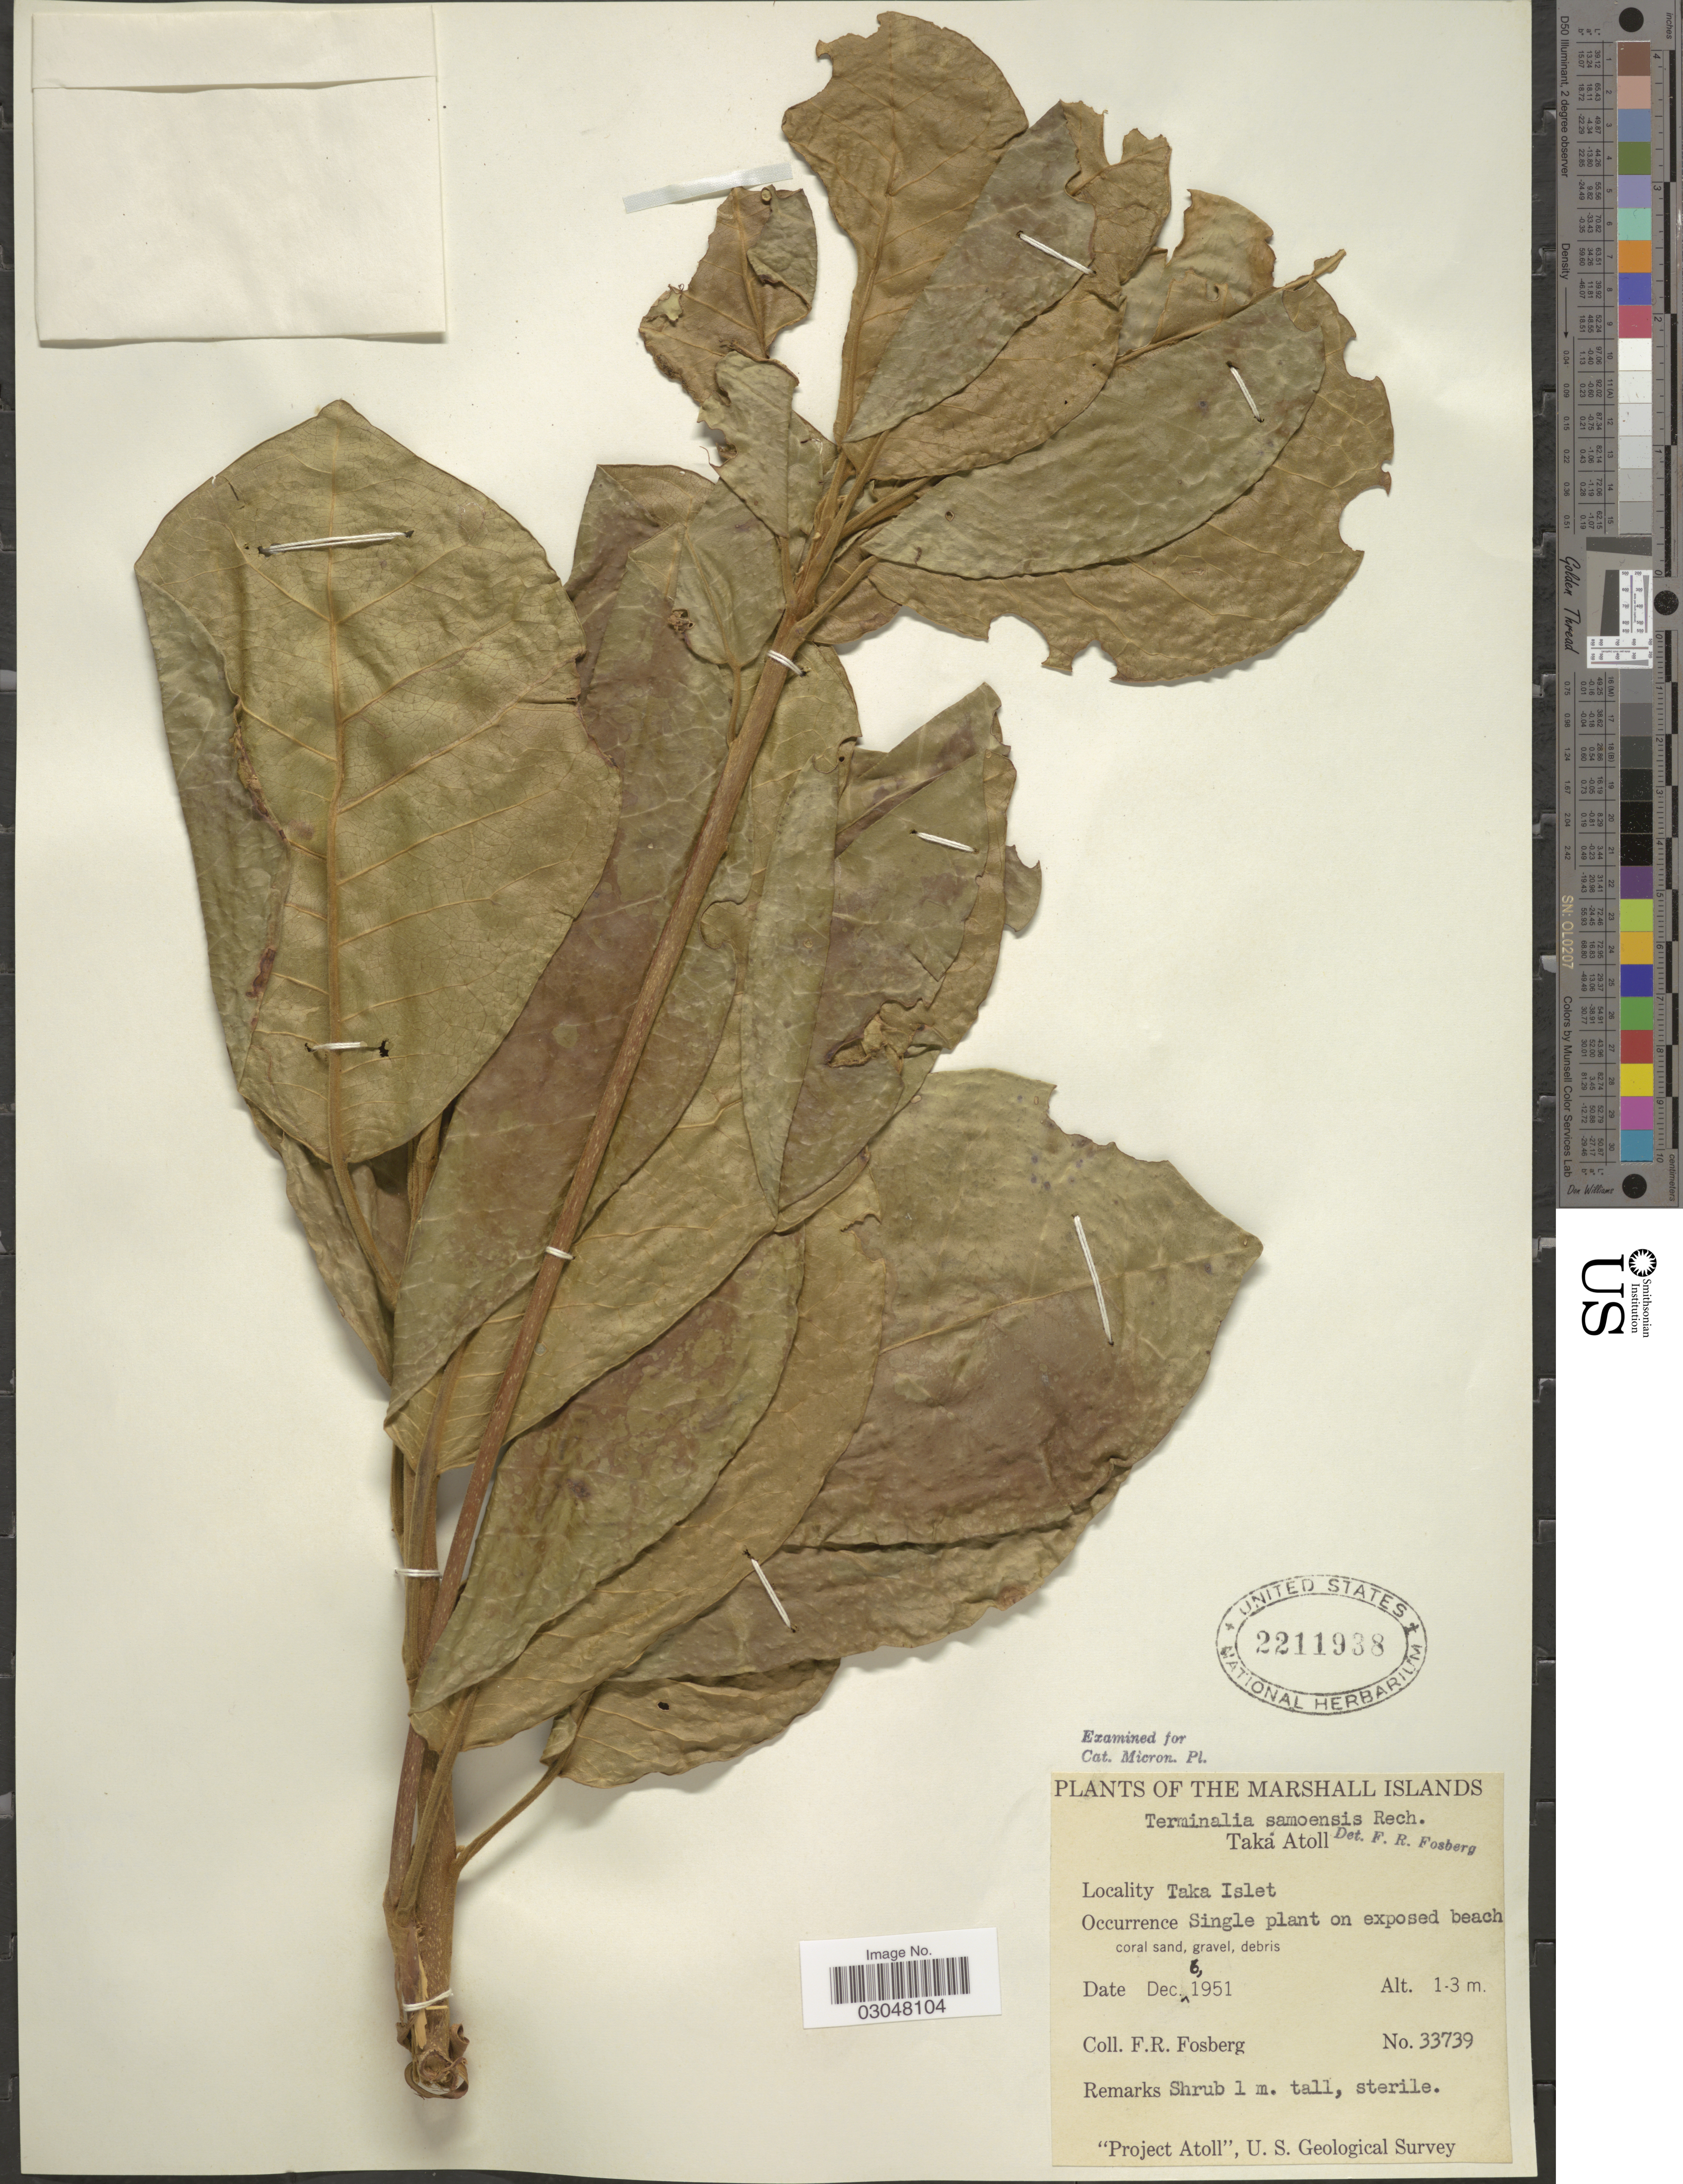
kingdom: Plantae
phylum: Tracheophyta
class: Magnoliopsida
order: Myrtales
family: Combretaceae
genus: Terminalia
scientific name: Terminalia samoensis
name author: Rech.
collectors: F. R. Fosberg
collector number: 33739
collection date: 1951-12-06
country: Marshall Islands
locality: Taka Atoll. Taka Islet. Atoll.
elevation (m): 1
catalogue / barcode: US 2211938